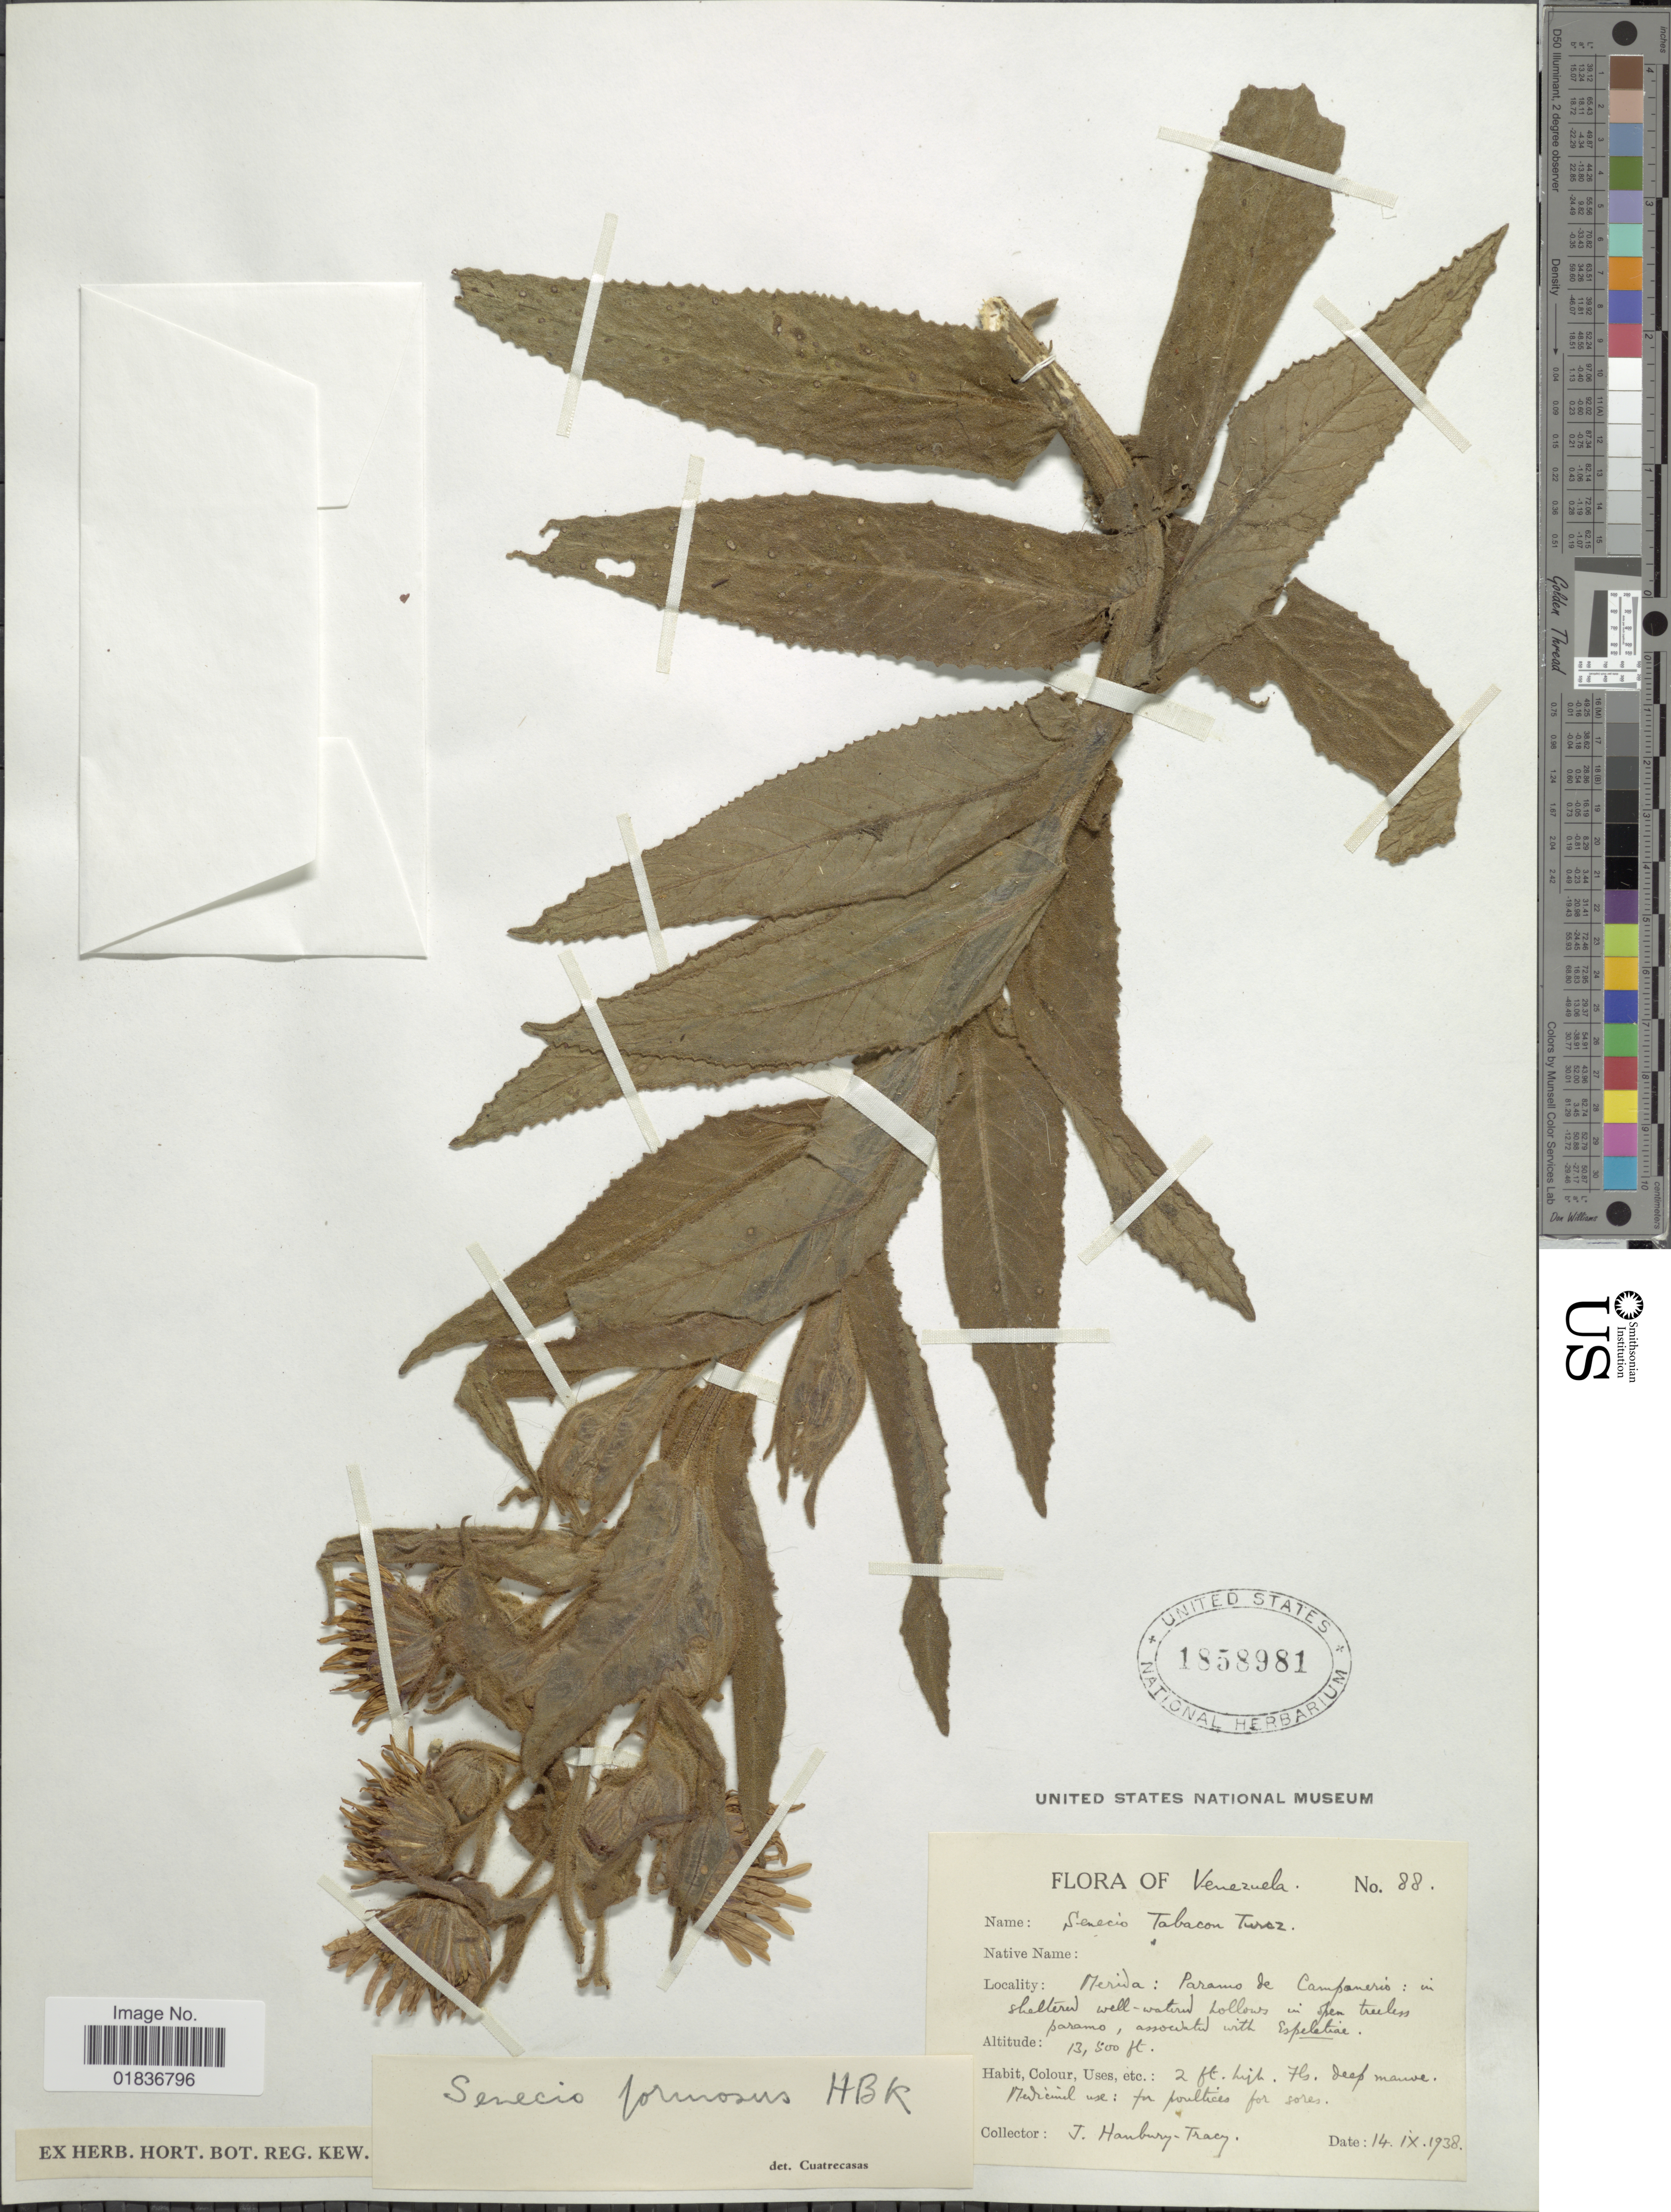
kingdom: Plantae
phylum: Tracheophyta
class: Magnoliopsida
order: Asterales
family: Asteraceae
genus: Senecio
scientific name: Senecio wedglacialis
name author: Cuatrec.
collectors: J. Hanbury-Tracy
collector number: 88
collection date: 1938-09-14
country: Venezuela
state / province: Mérida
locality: Merida: Paramo de Campanerio: in sheltered well-watered hollows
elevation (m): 4115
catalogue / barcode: US 1858981